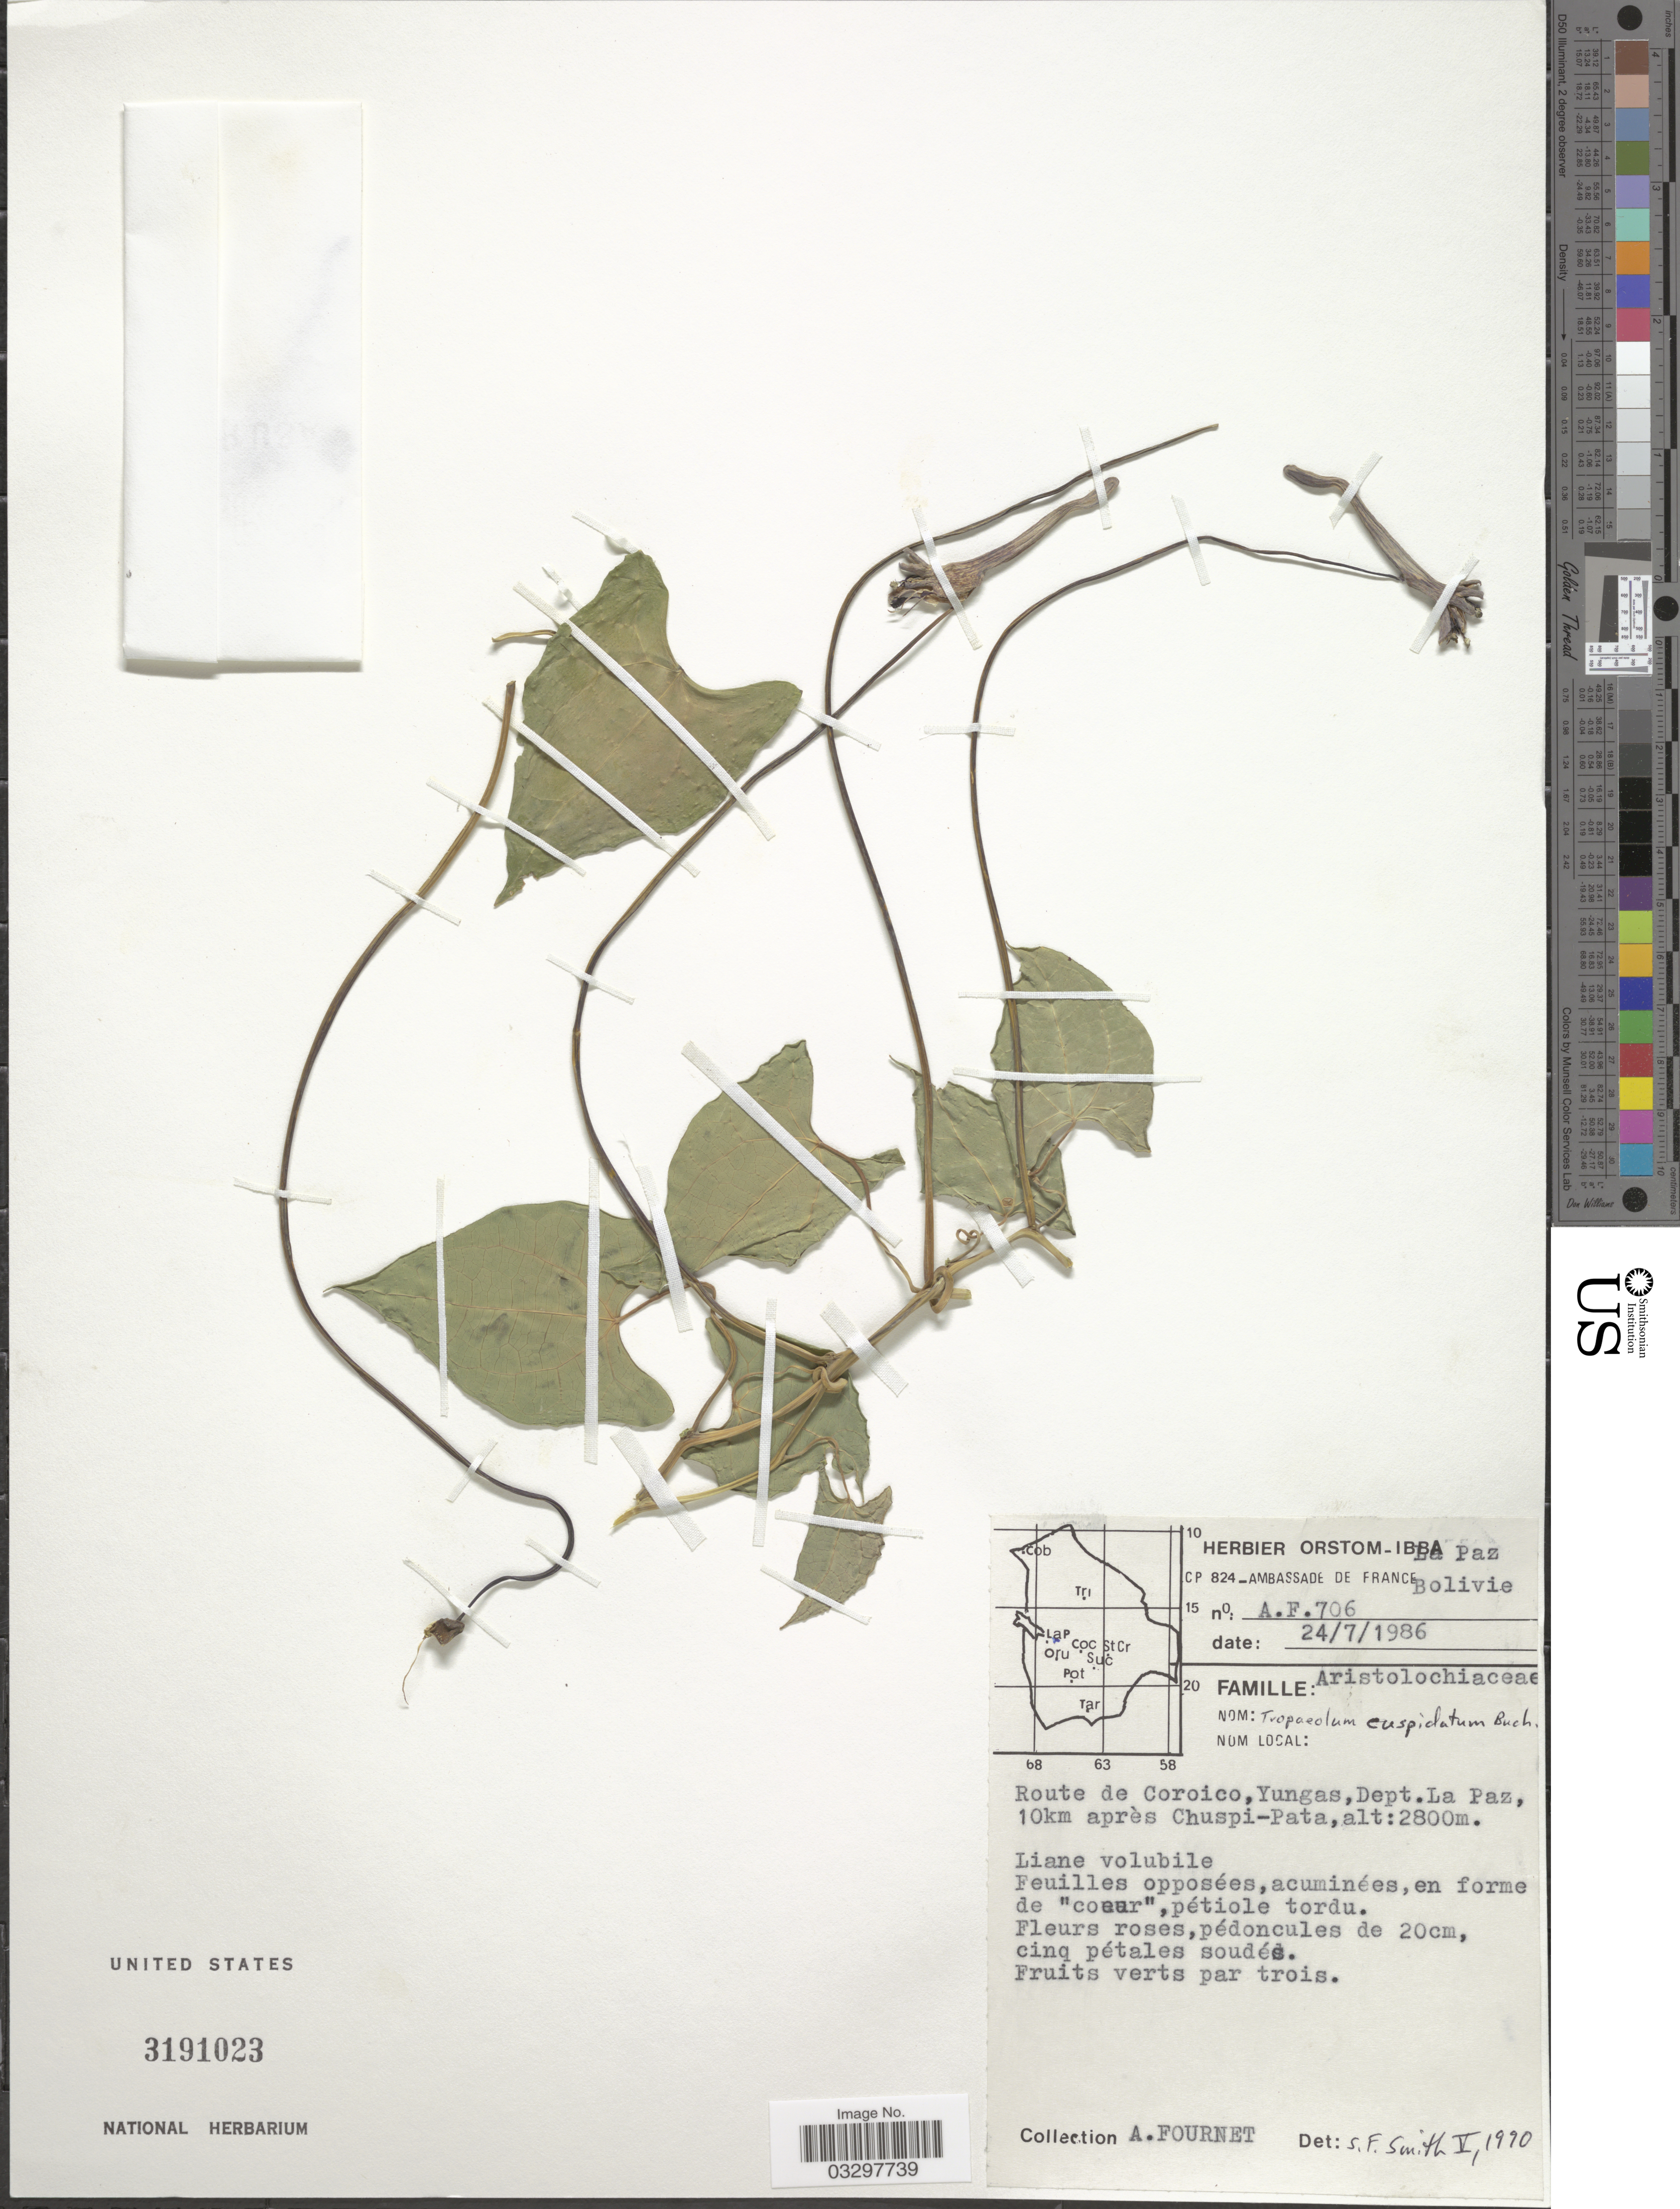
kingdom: Plantae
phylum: Tracheophyta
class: Magnoliopsida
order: Brassicales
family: Tropaeolaceae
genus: Tropaeolum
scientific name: Tropaeolum cuspidatum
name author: Buchenau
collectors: A. Fournet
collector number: AF706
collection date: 1986-07-24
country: Bolivia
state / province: La Paz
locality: Route de Coroico, Yungas, Dept. La Paz, 10km après Chuspi-Pata.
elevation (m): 2800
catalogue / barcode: US 3191023